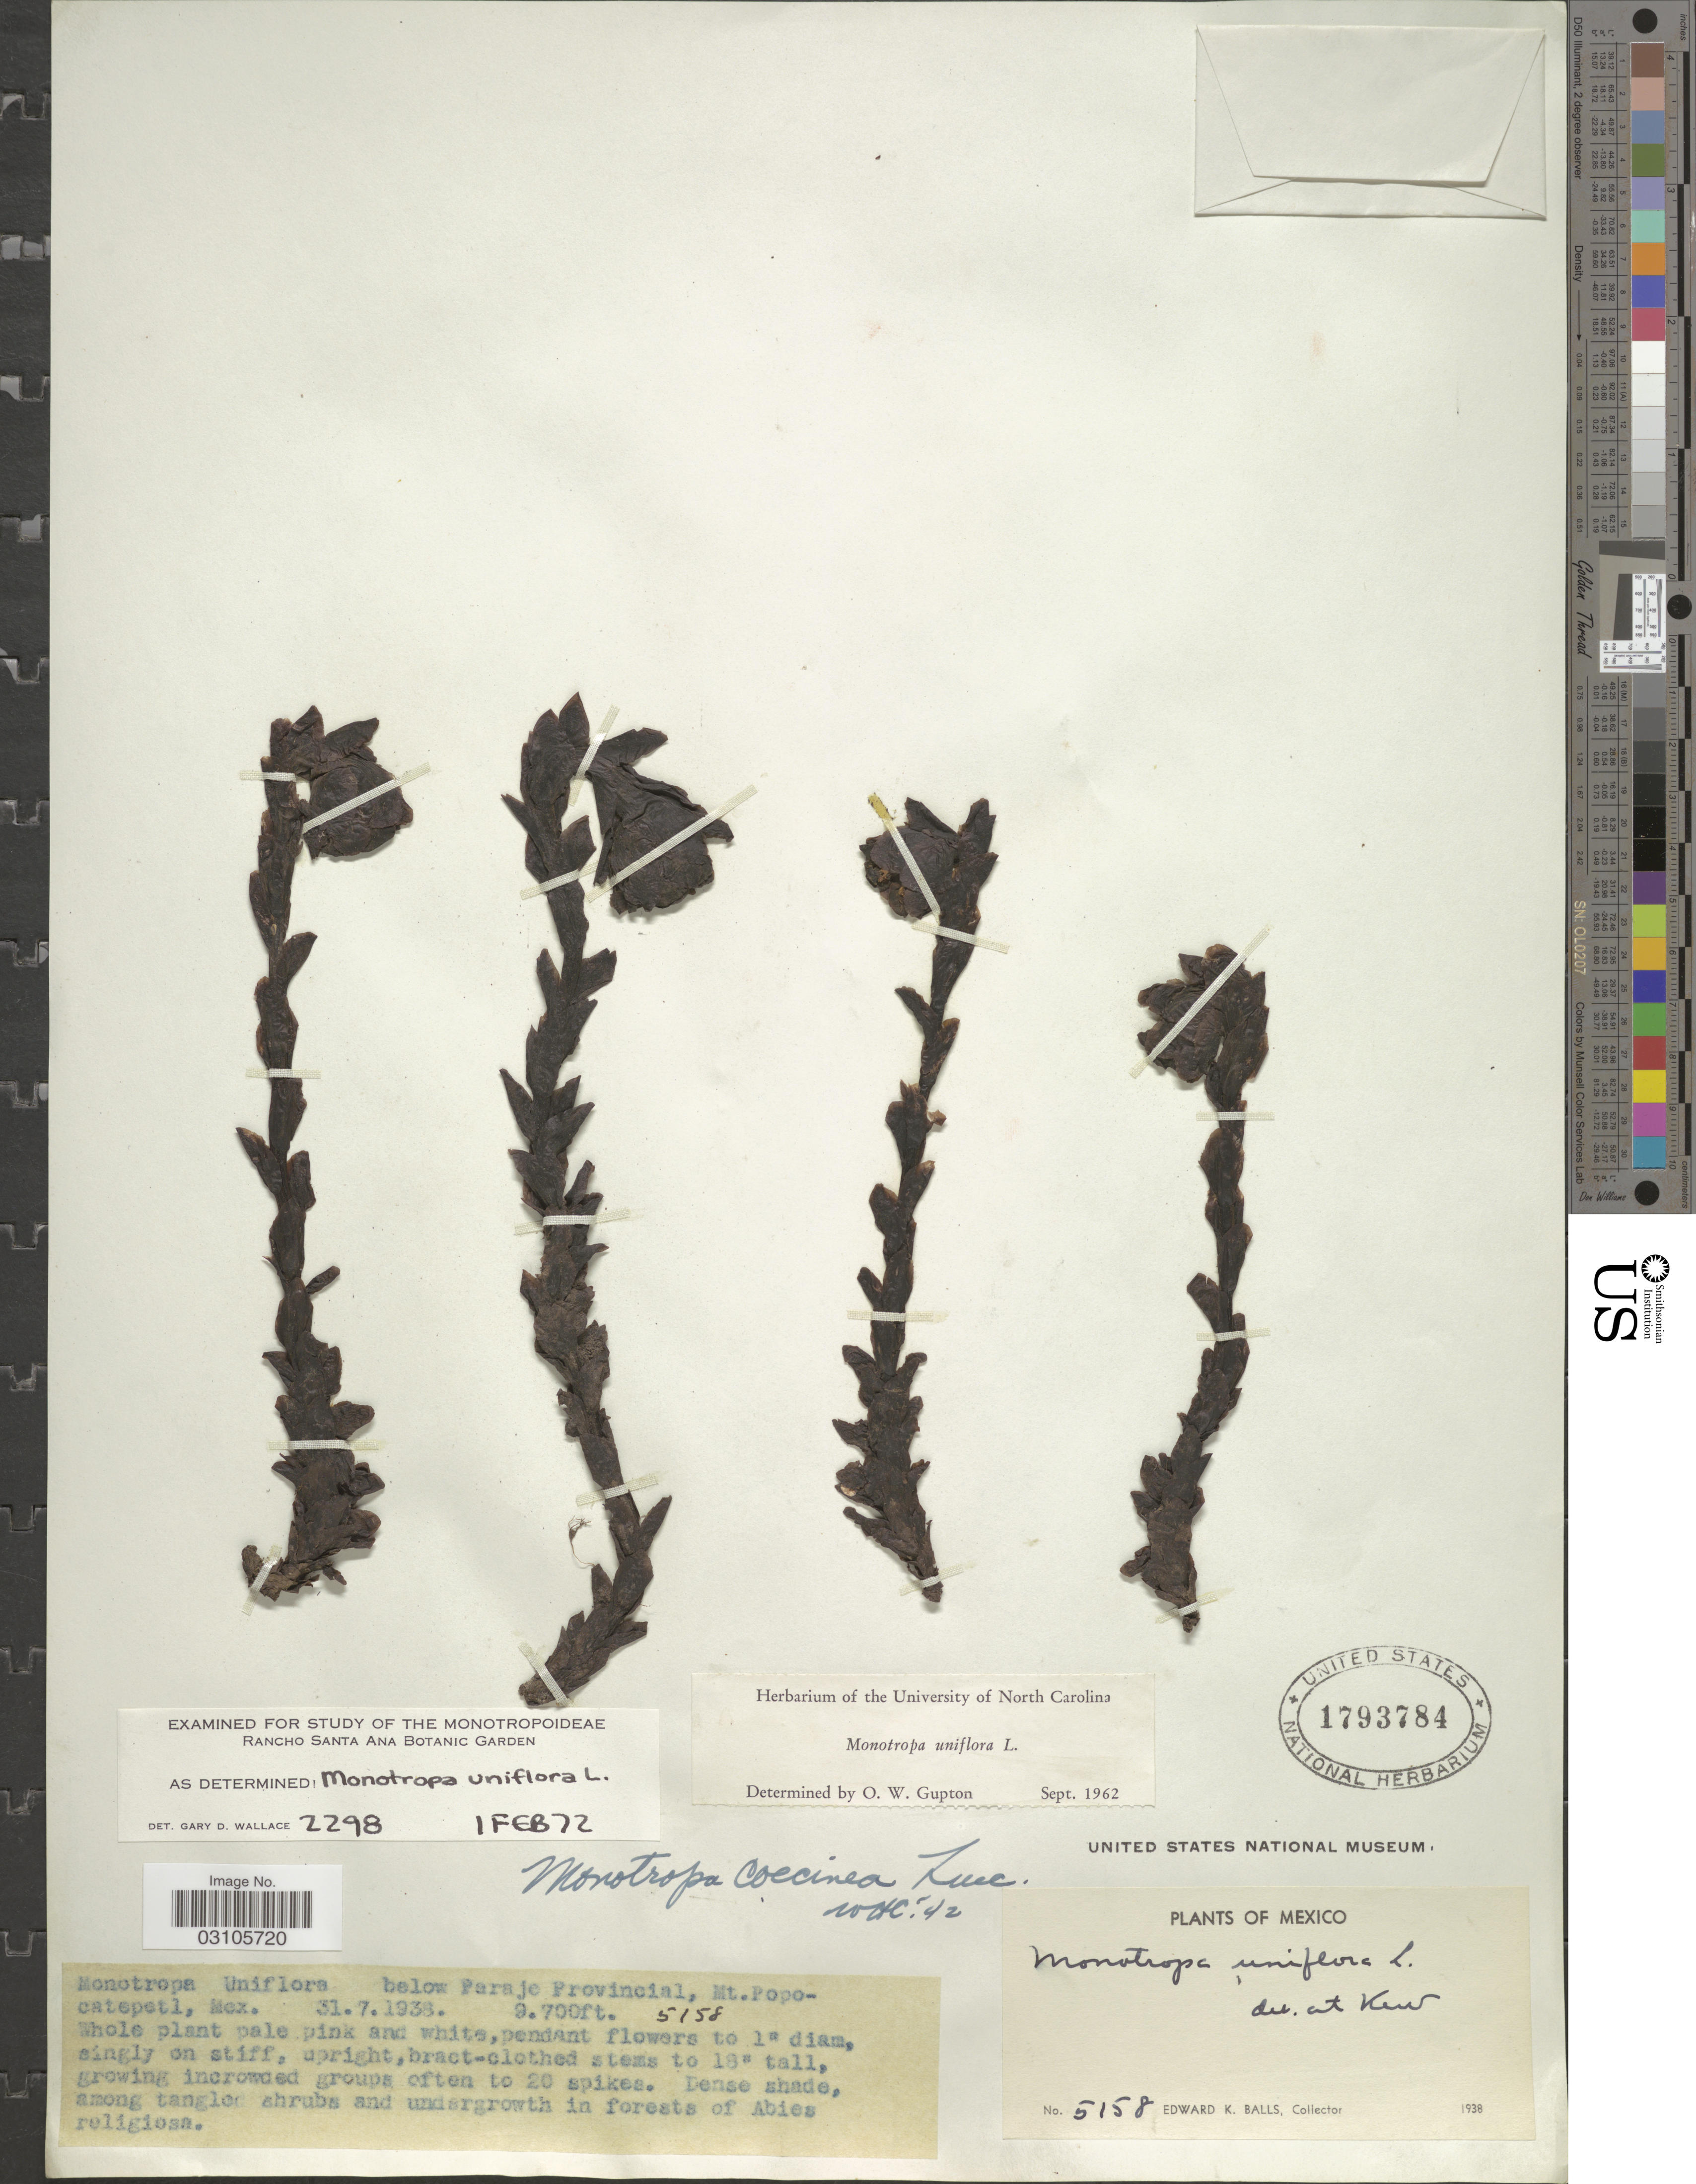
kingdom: Plantae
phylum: Tracheophyta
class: Magnoliopsida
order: Ericales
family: Ericaceae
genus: Monotropa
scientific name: Monotropa uniflora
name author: L.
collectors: E. K. Balls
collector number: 5158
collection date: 1938-07-31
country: Mexico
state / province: México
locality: Below Parajo Provincial, Mt. Popocatepetl.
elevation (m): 2957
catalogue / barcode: US 1793784